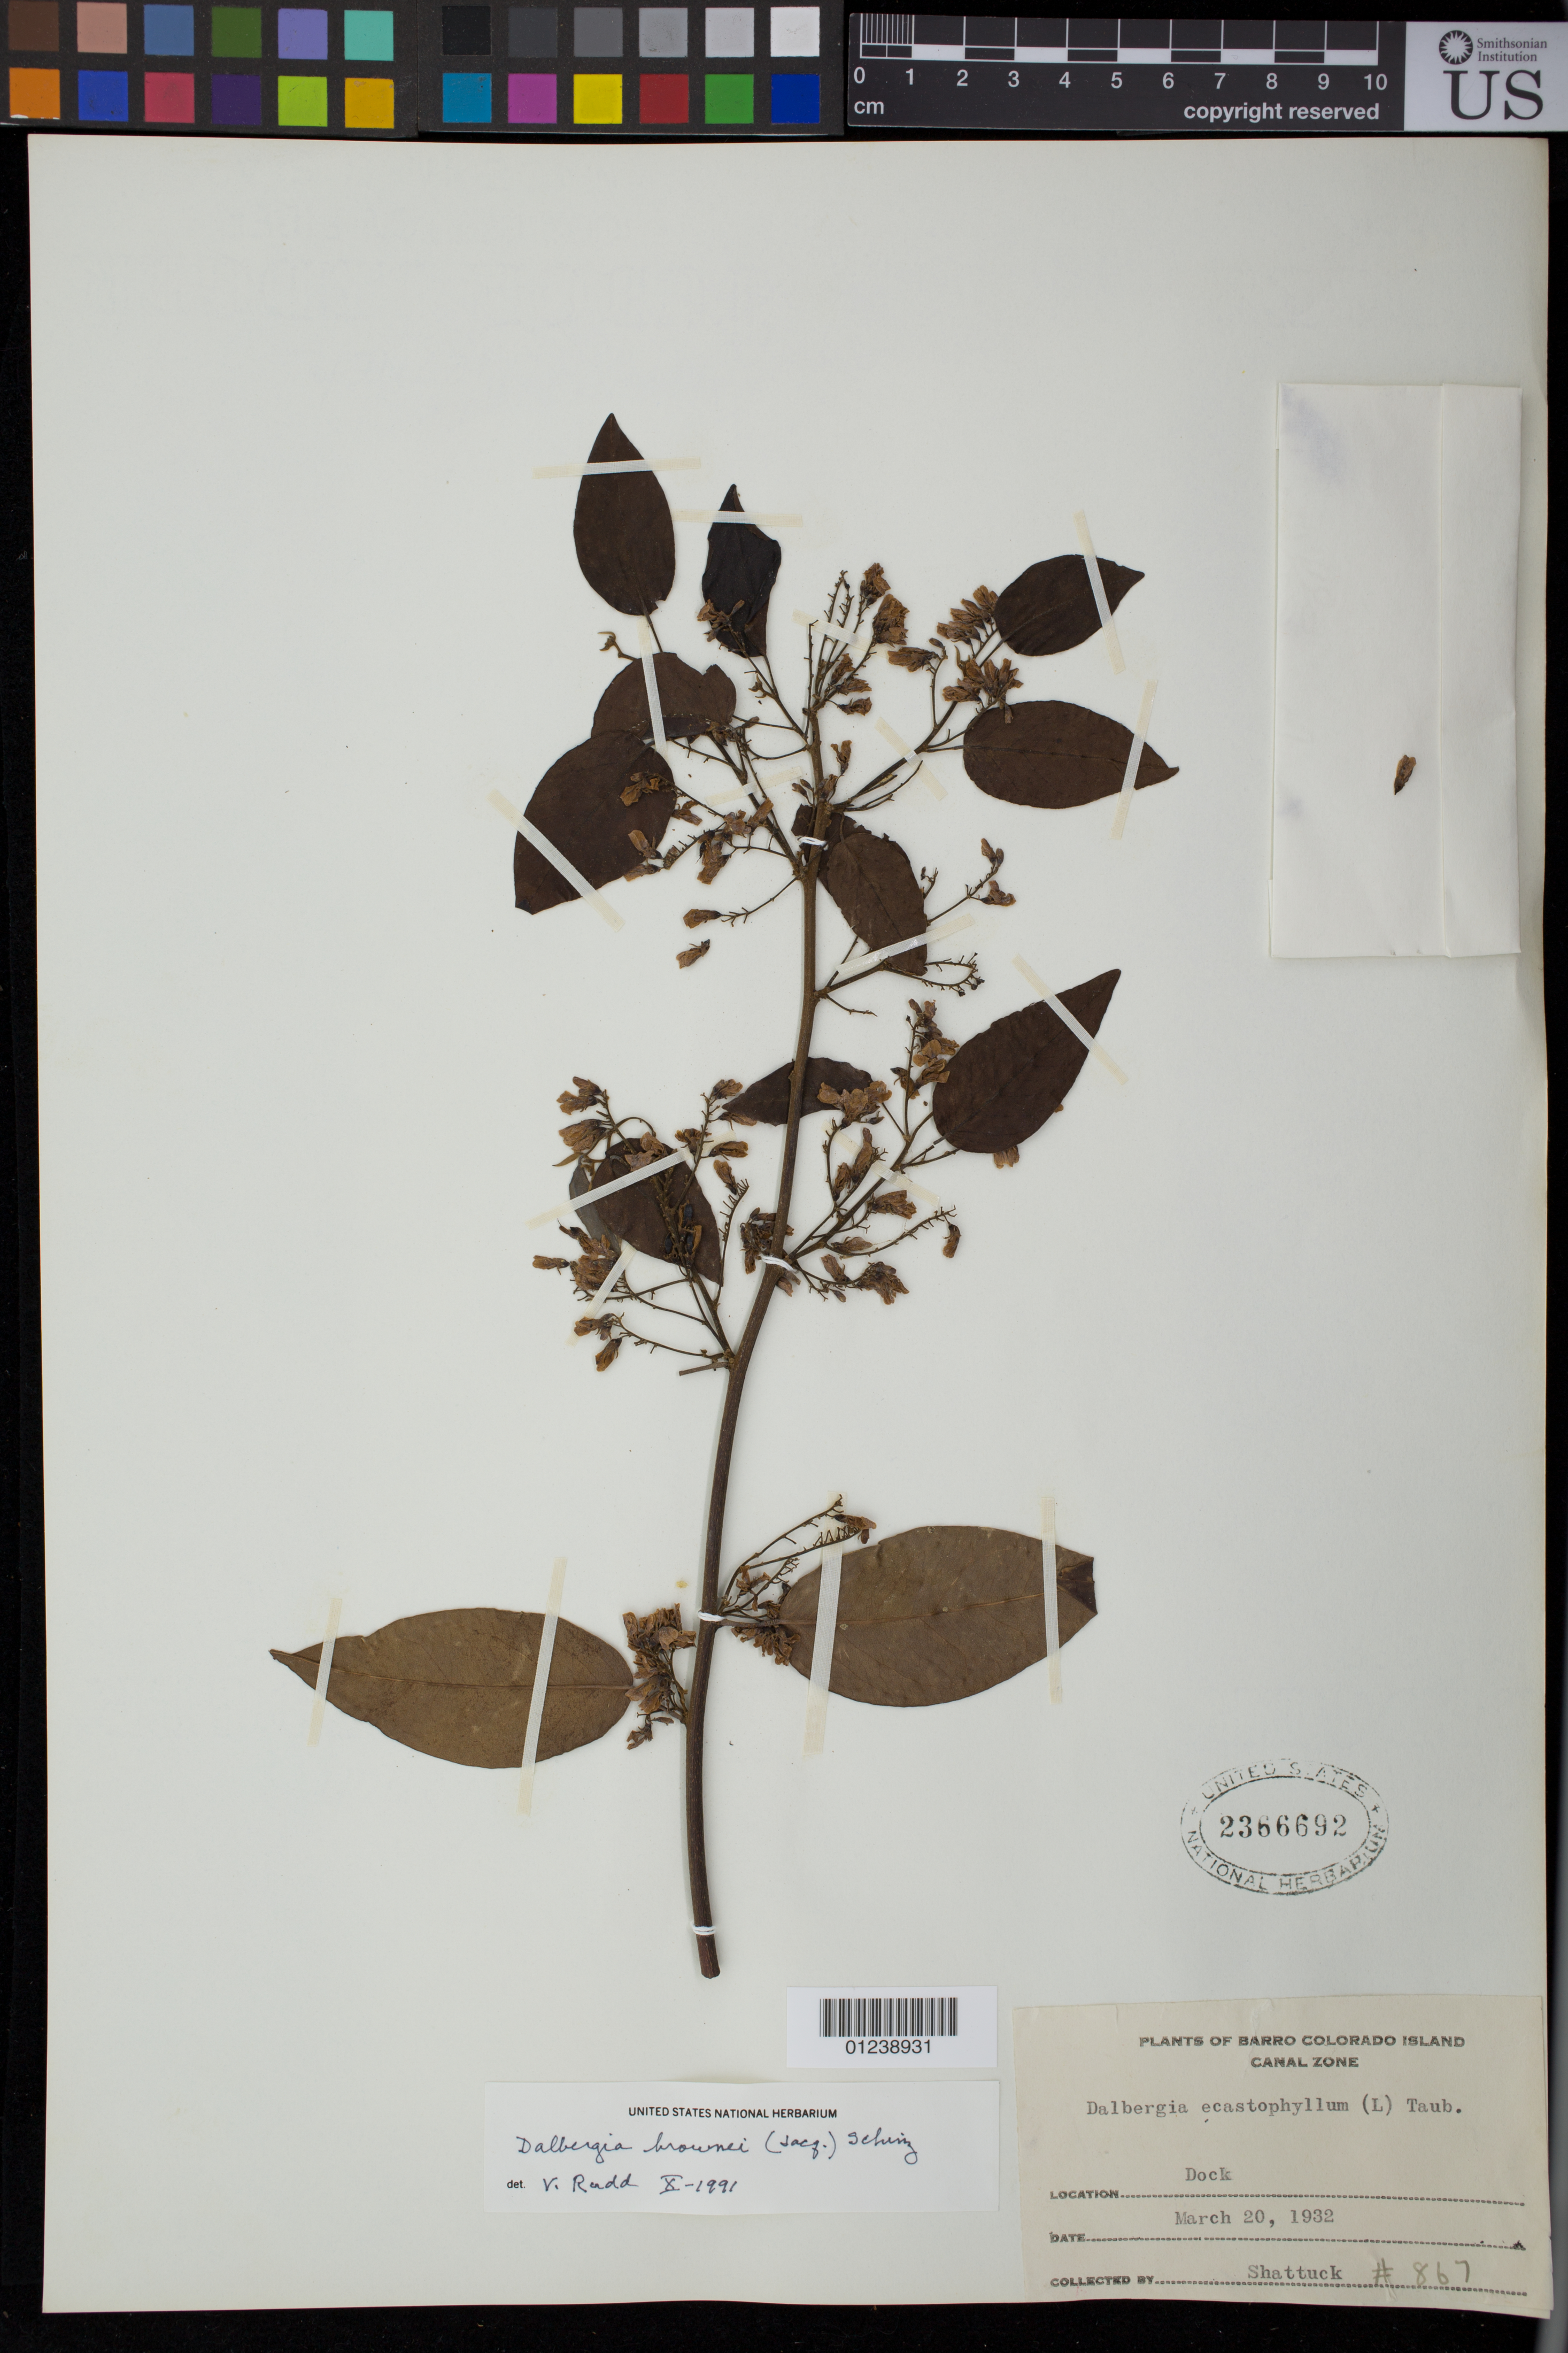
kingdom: Plantae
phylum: Tracheophyta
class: Magnoliopsida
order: Fabales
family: Fabaceae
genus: Dalbergia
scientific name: Dalbergia brownei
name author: (Jacq.) Schinz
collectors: Shattuck, --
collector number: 867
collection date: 1932-03-20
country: Panama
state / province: Panamá Oeste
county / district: Canal Zone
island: Barro Colorado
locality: Dock; Barro Colorado Island, Canal Zone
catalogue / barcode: US 2366692